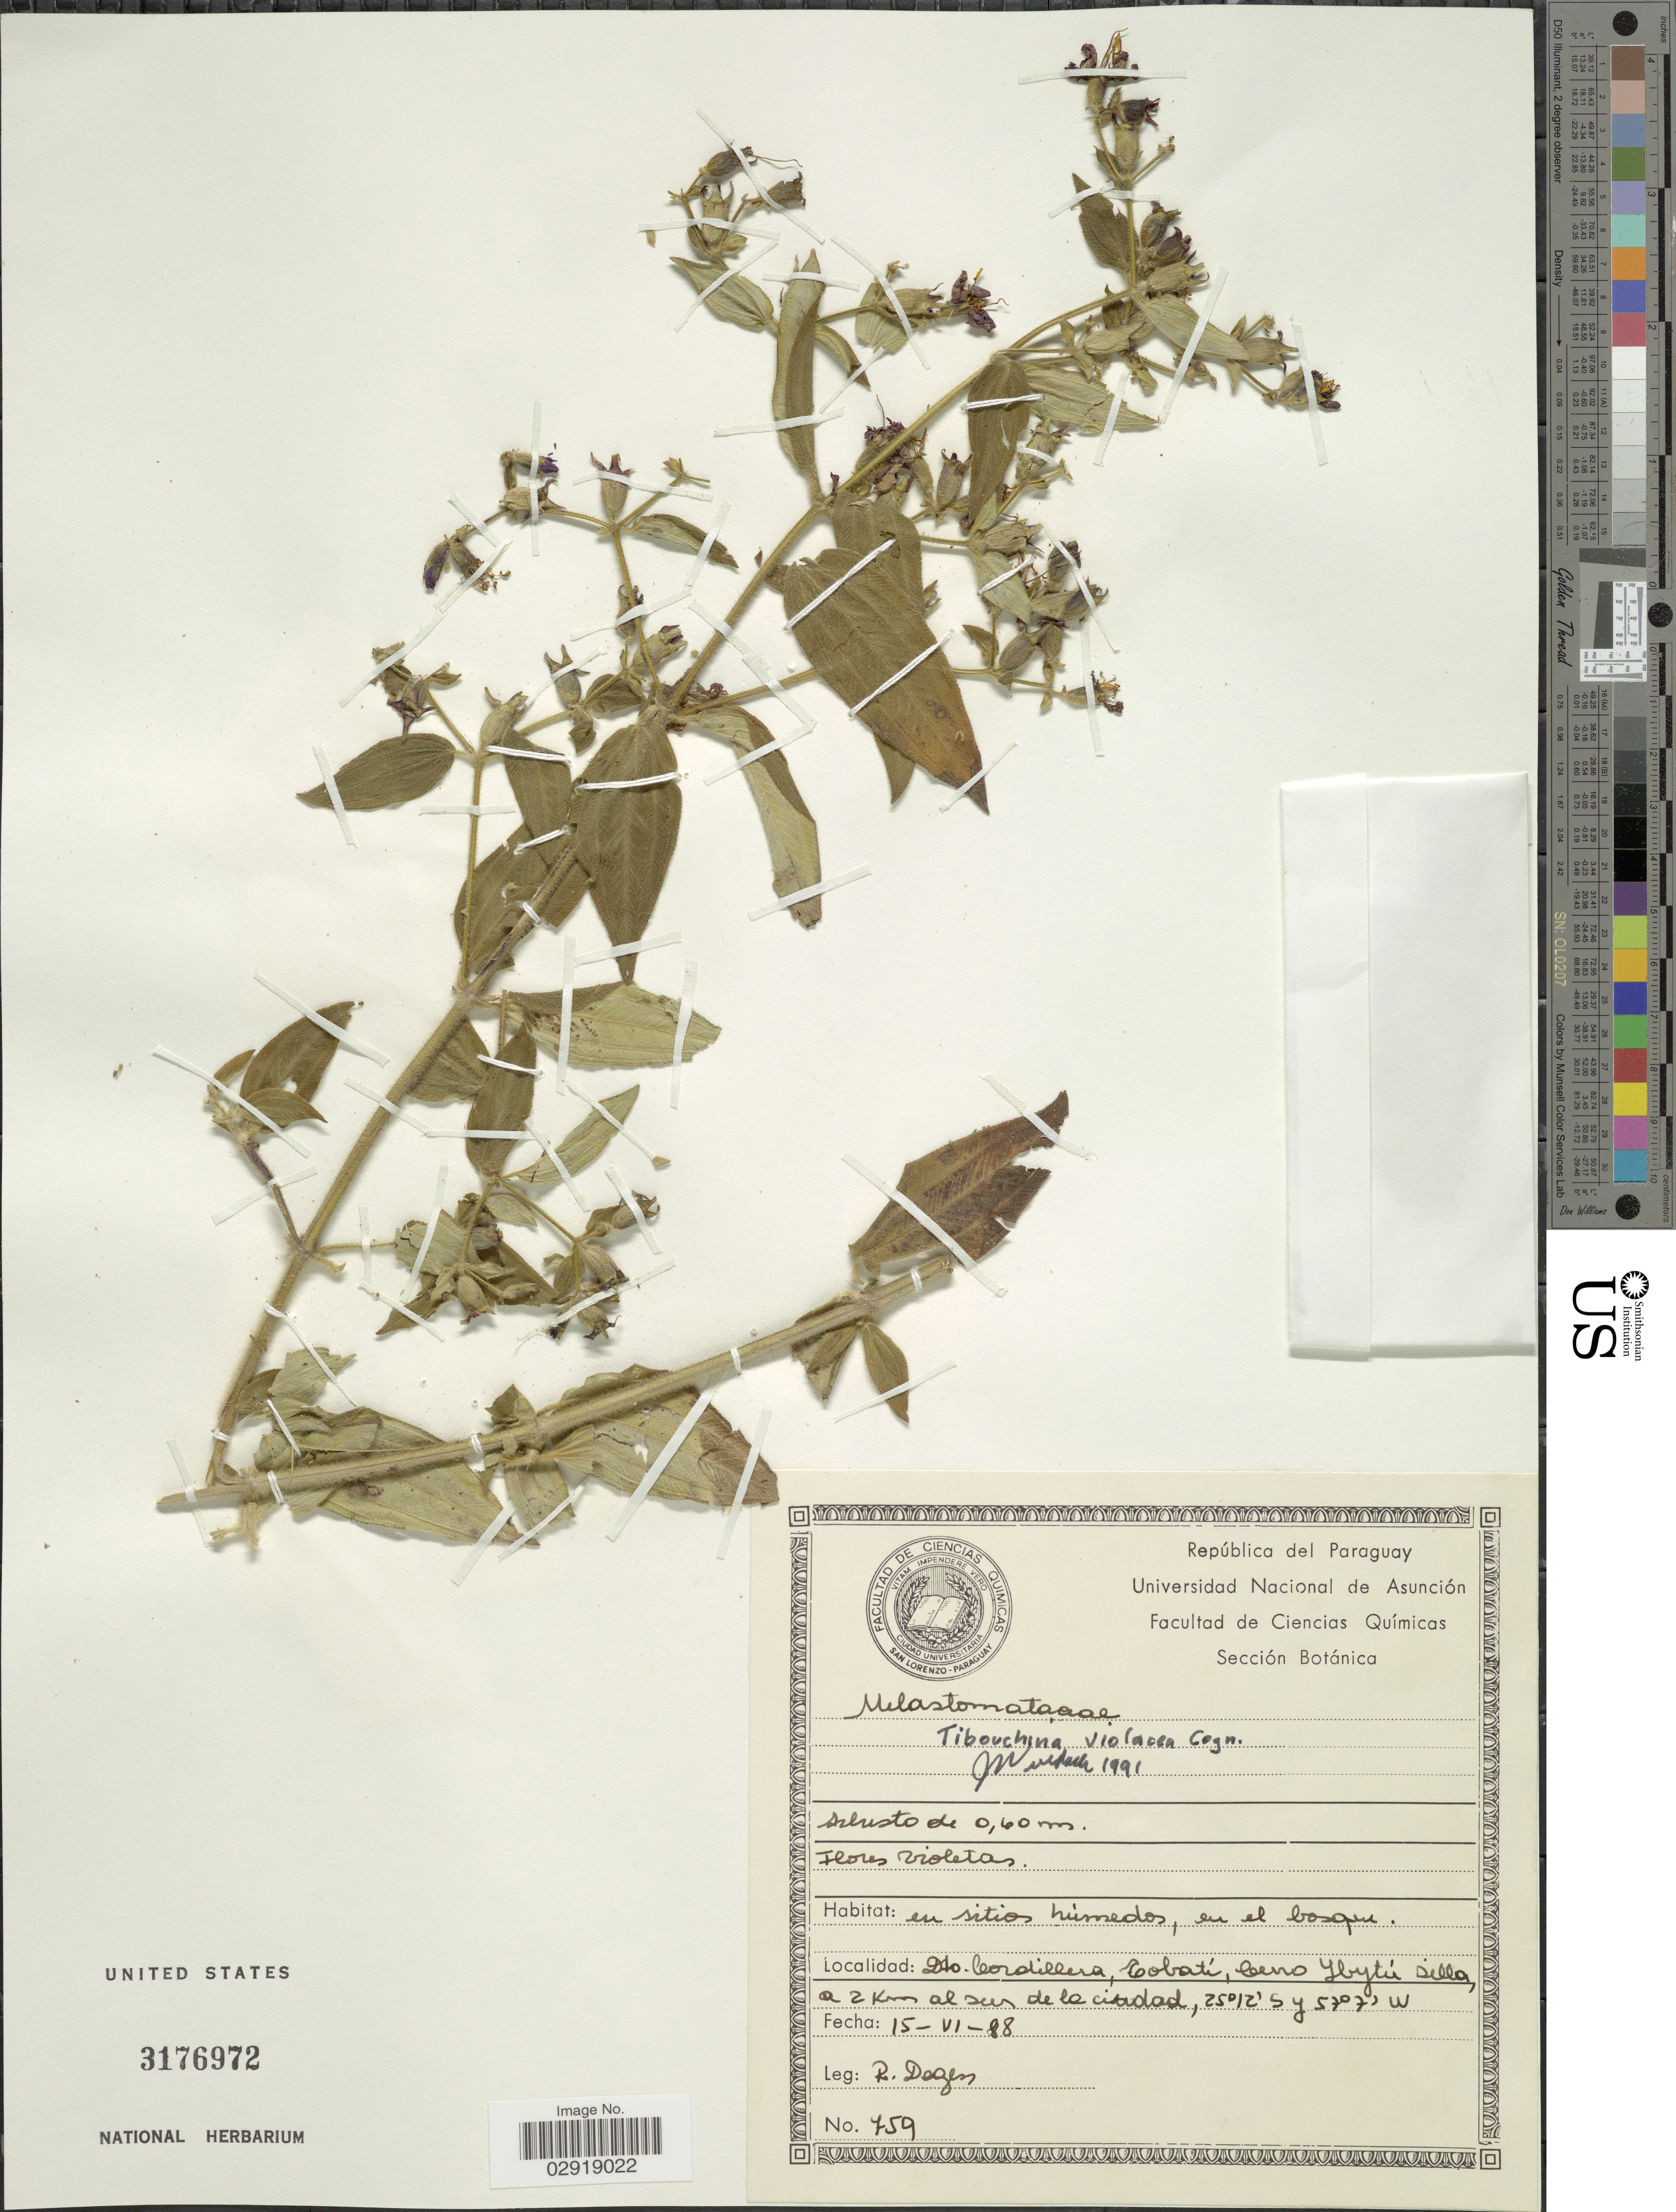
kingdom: Plantae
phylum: Tracheophyta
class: Magnoliopsida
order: Myrtales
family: Melastomataceae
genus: Chaetogastra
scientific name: Chaetogastra violacea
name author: (Cogn.) P.J.F. Guim. & Michelang.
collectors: R. Degen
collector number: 759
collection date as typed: Transcribed d/m/y: 15/6/88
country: Paraguay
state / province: Cordillera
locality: Dto. Cordillera, Tobati, Cerro Ybytú Silla, a 2 Km al sur de la ciudad.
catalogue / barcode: US 3176972